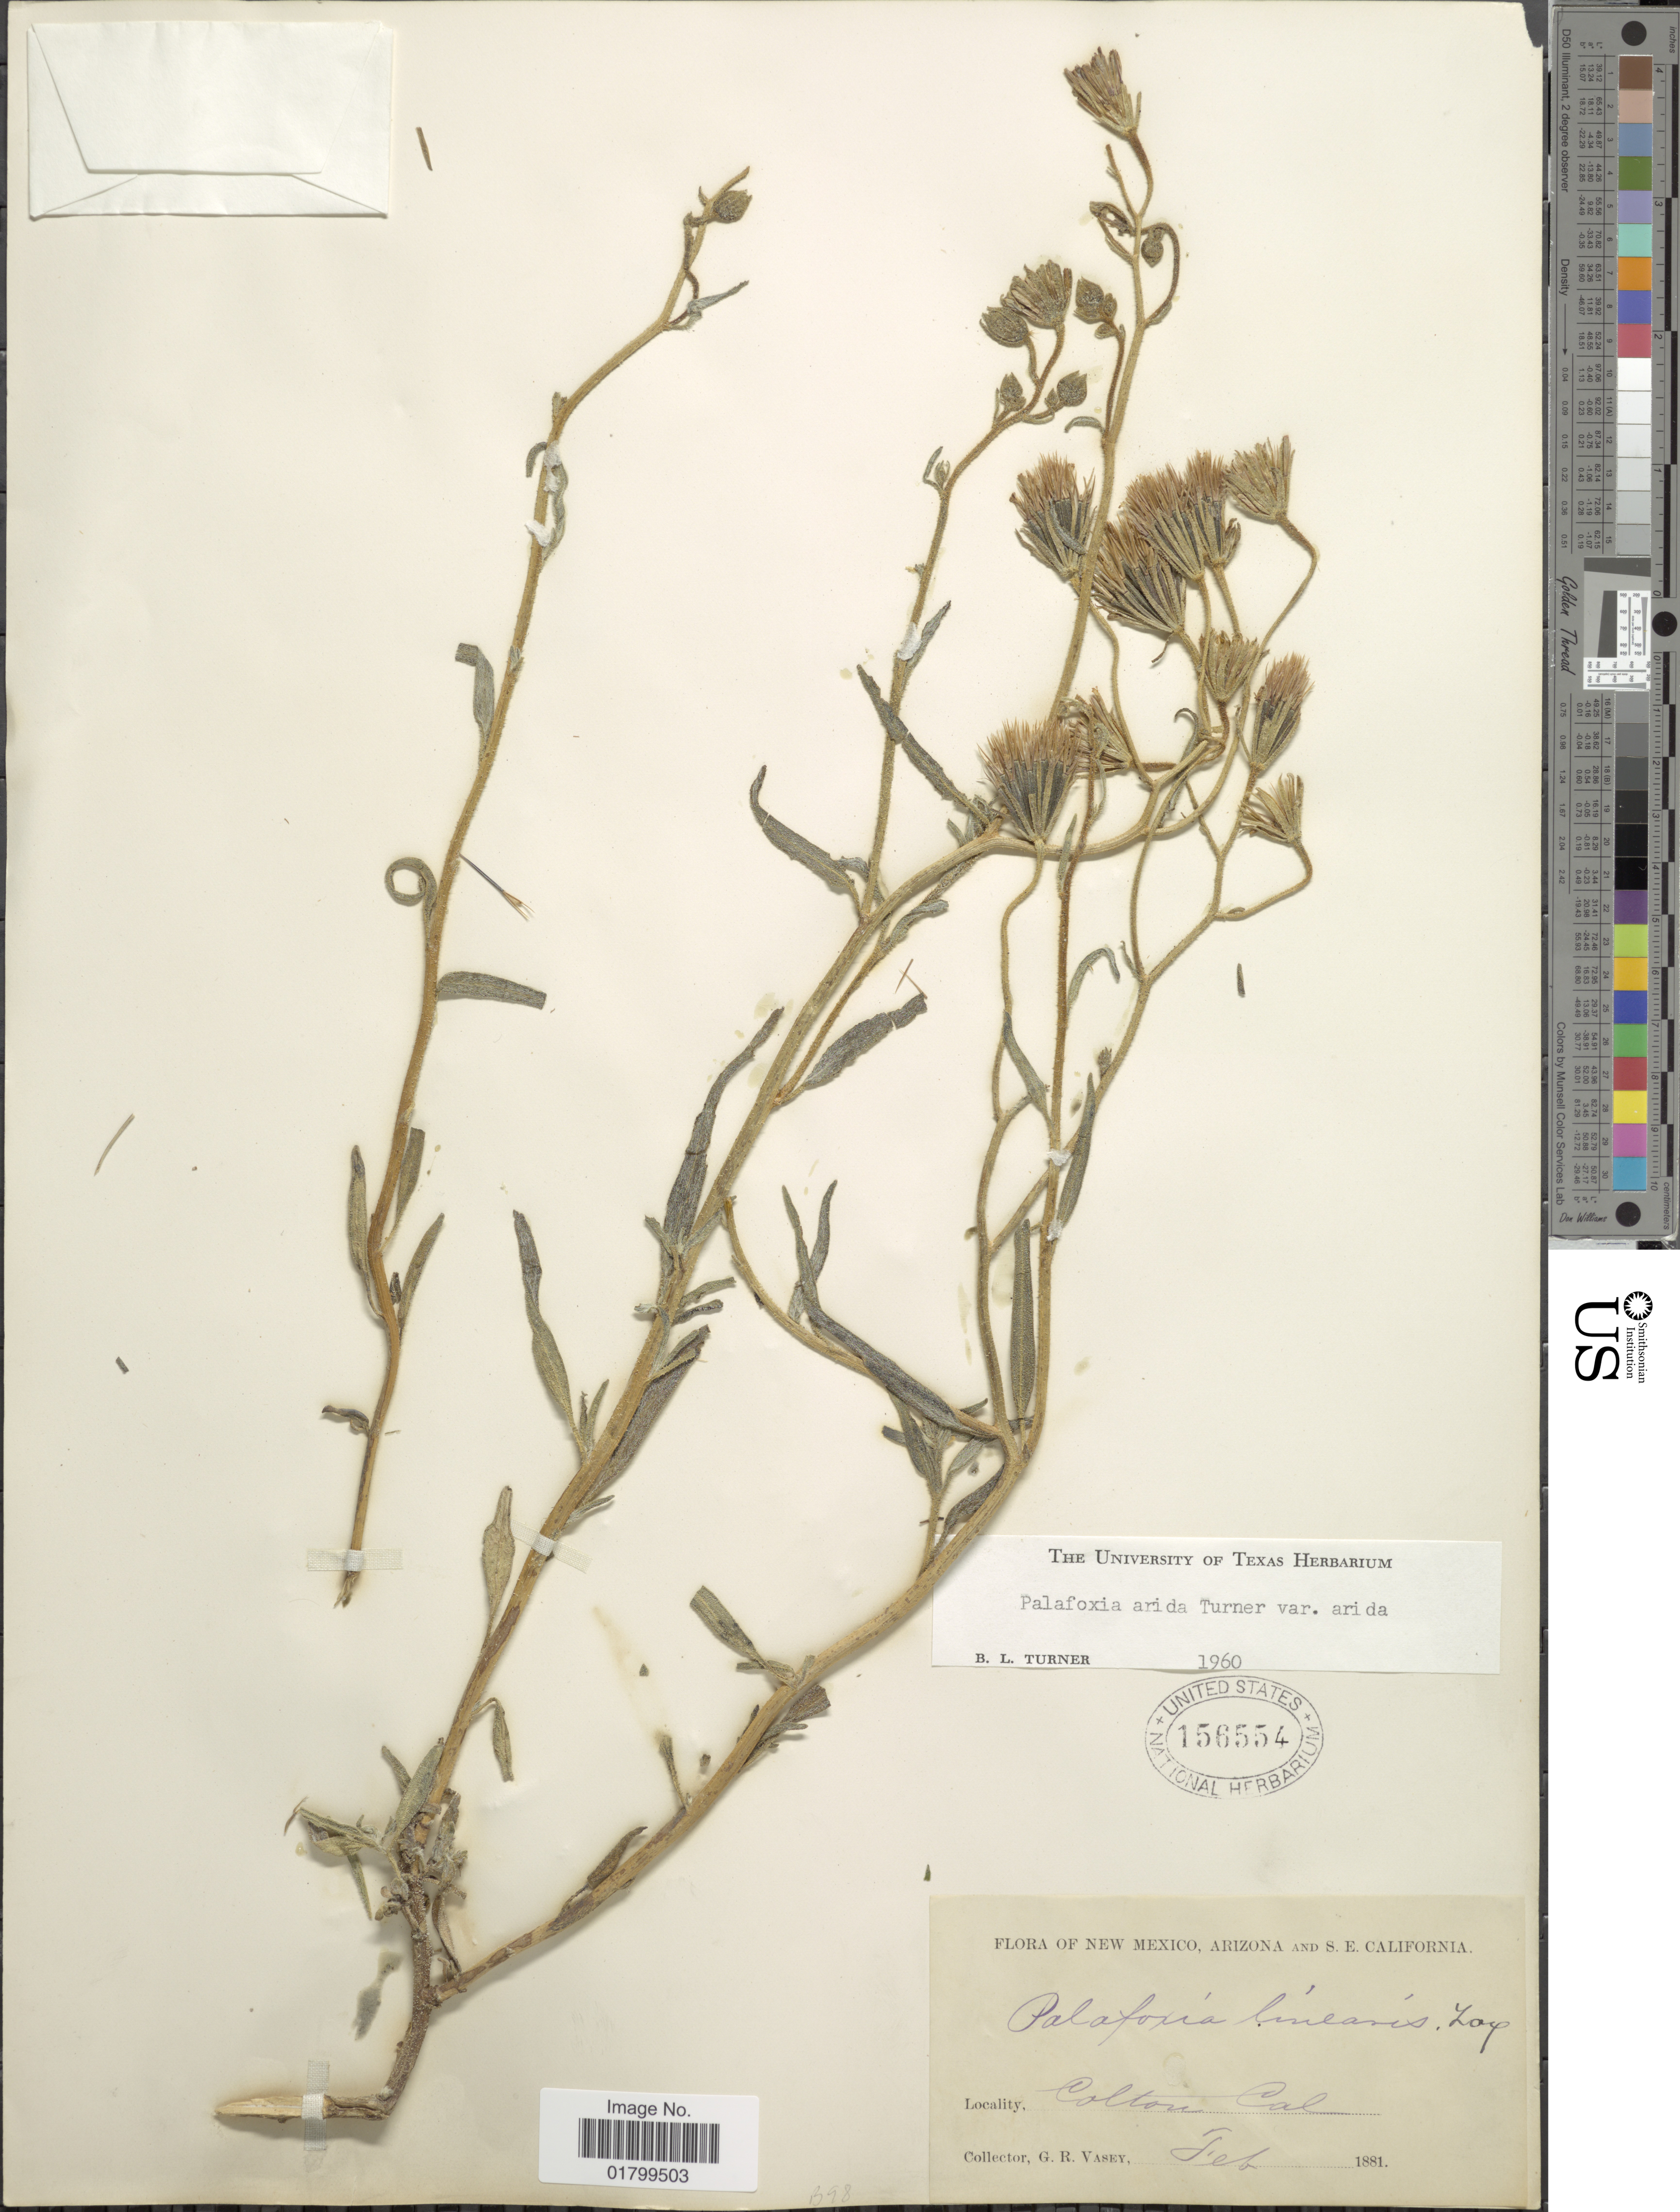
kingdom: Plantae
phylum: Tracheophyta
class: Magnoliopsida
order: Asterales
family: Asteraceae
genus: Palafoxia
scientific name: Palafoxia arida var. arida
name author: B.L. Turner & M.I. Morris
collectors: G. R. Vasey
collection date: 1881-02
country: United States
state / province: California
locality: Colton, Cal.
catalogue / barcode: US 156554